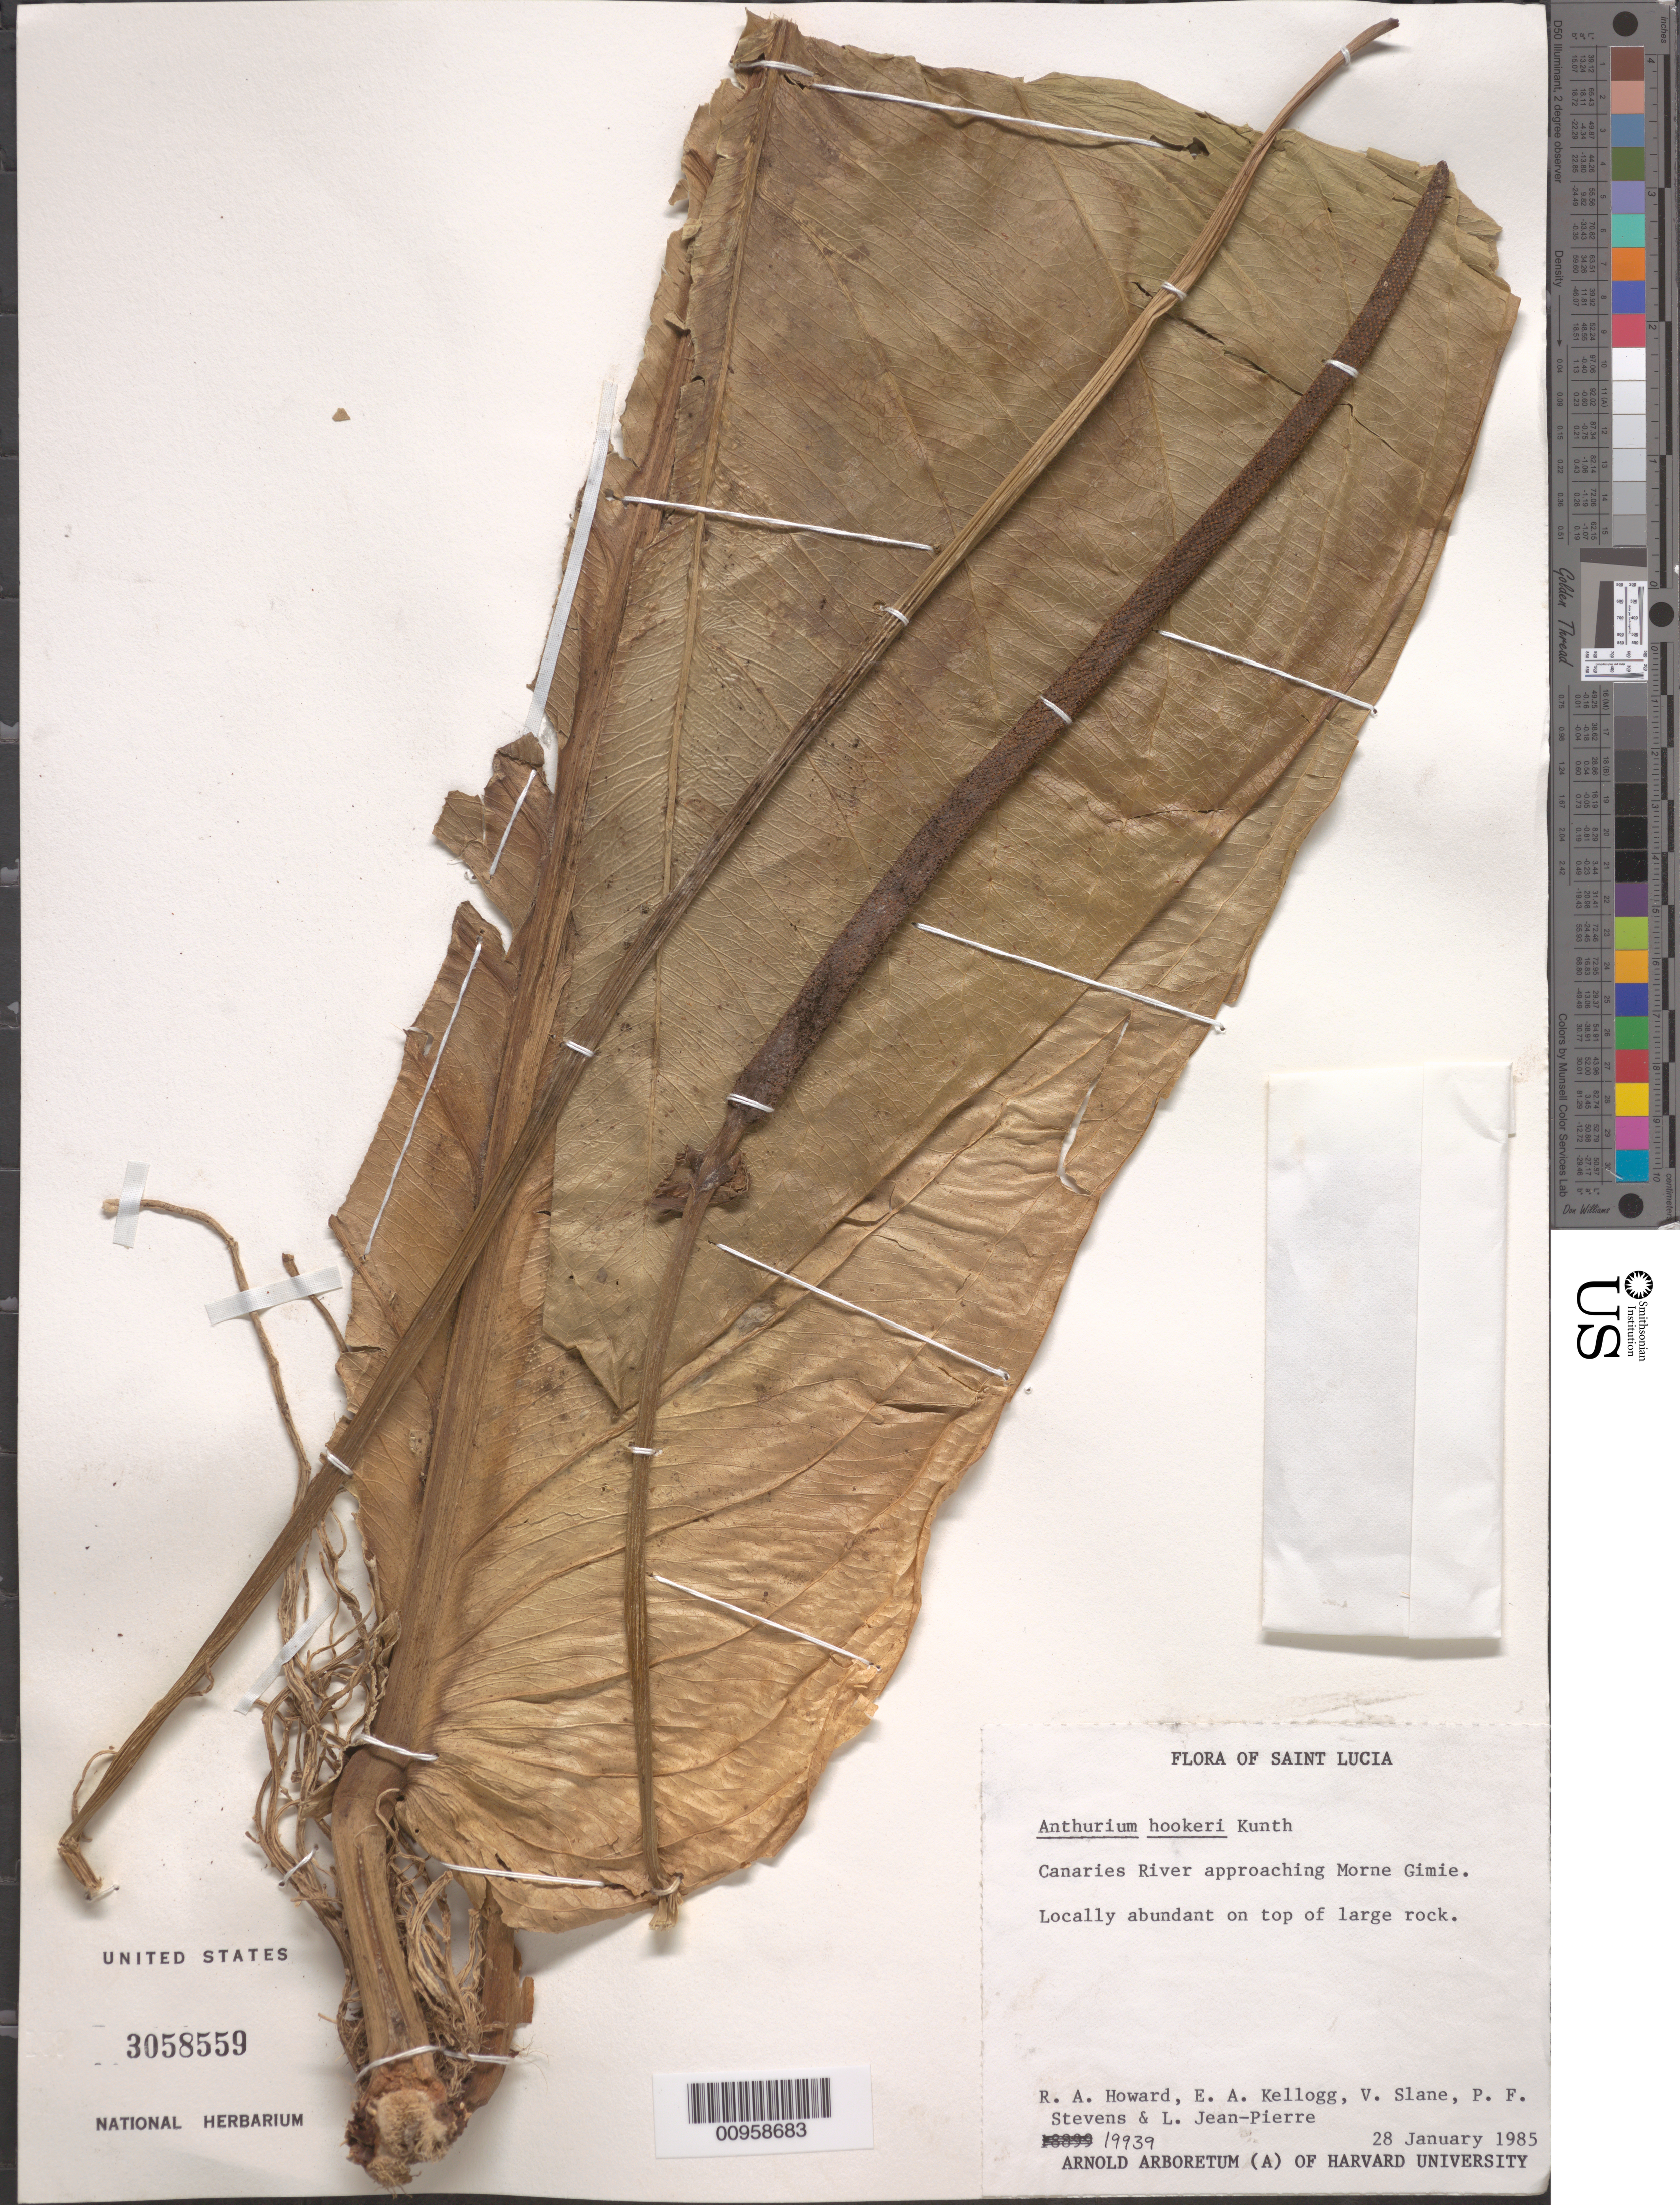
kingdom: Plantae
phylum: Tracheophyta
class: Liliopsida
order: Alismatales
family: Araceae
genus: Anthurium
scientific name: Anthurium hookeri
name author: Kunth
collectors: R. A. Howard, E. A. Kellogg, V. Slane, P. F. Stevens & L. L. Jean-Pierre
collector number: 19939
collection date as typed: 28 Jan 1985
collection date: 1985-01-28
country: St. Lucia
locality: Canaries River approaching Morne Gimie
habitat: On top of large rock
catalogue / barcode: US 3058559